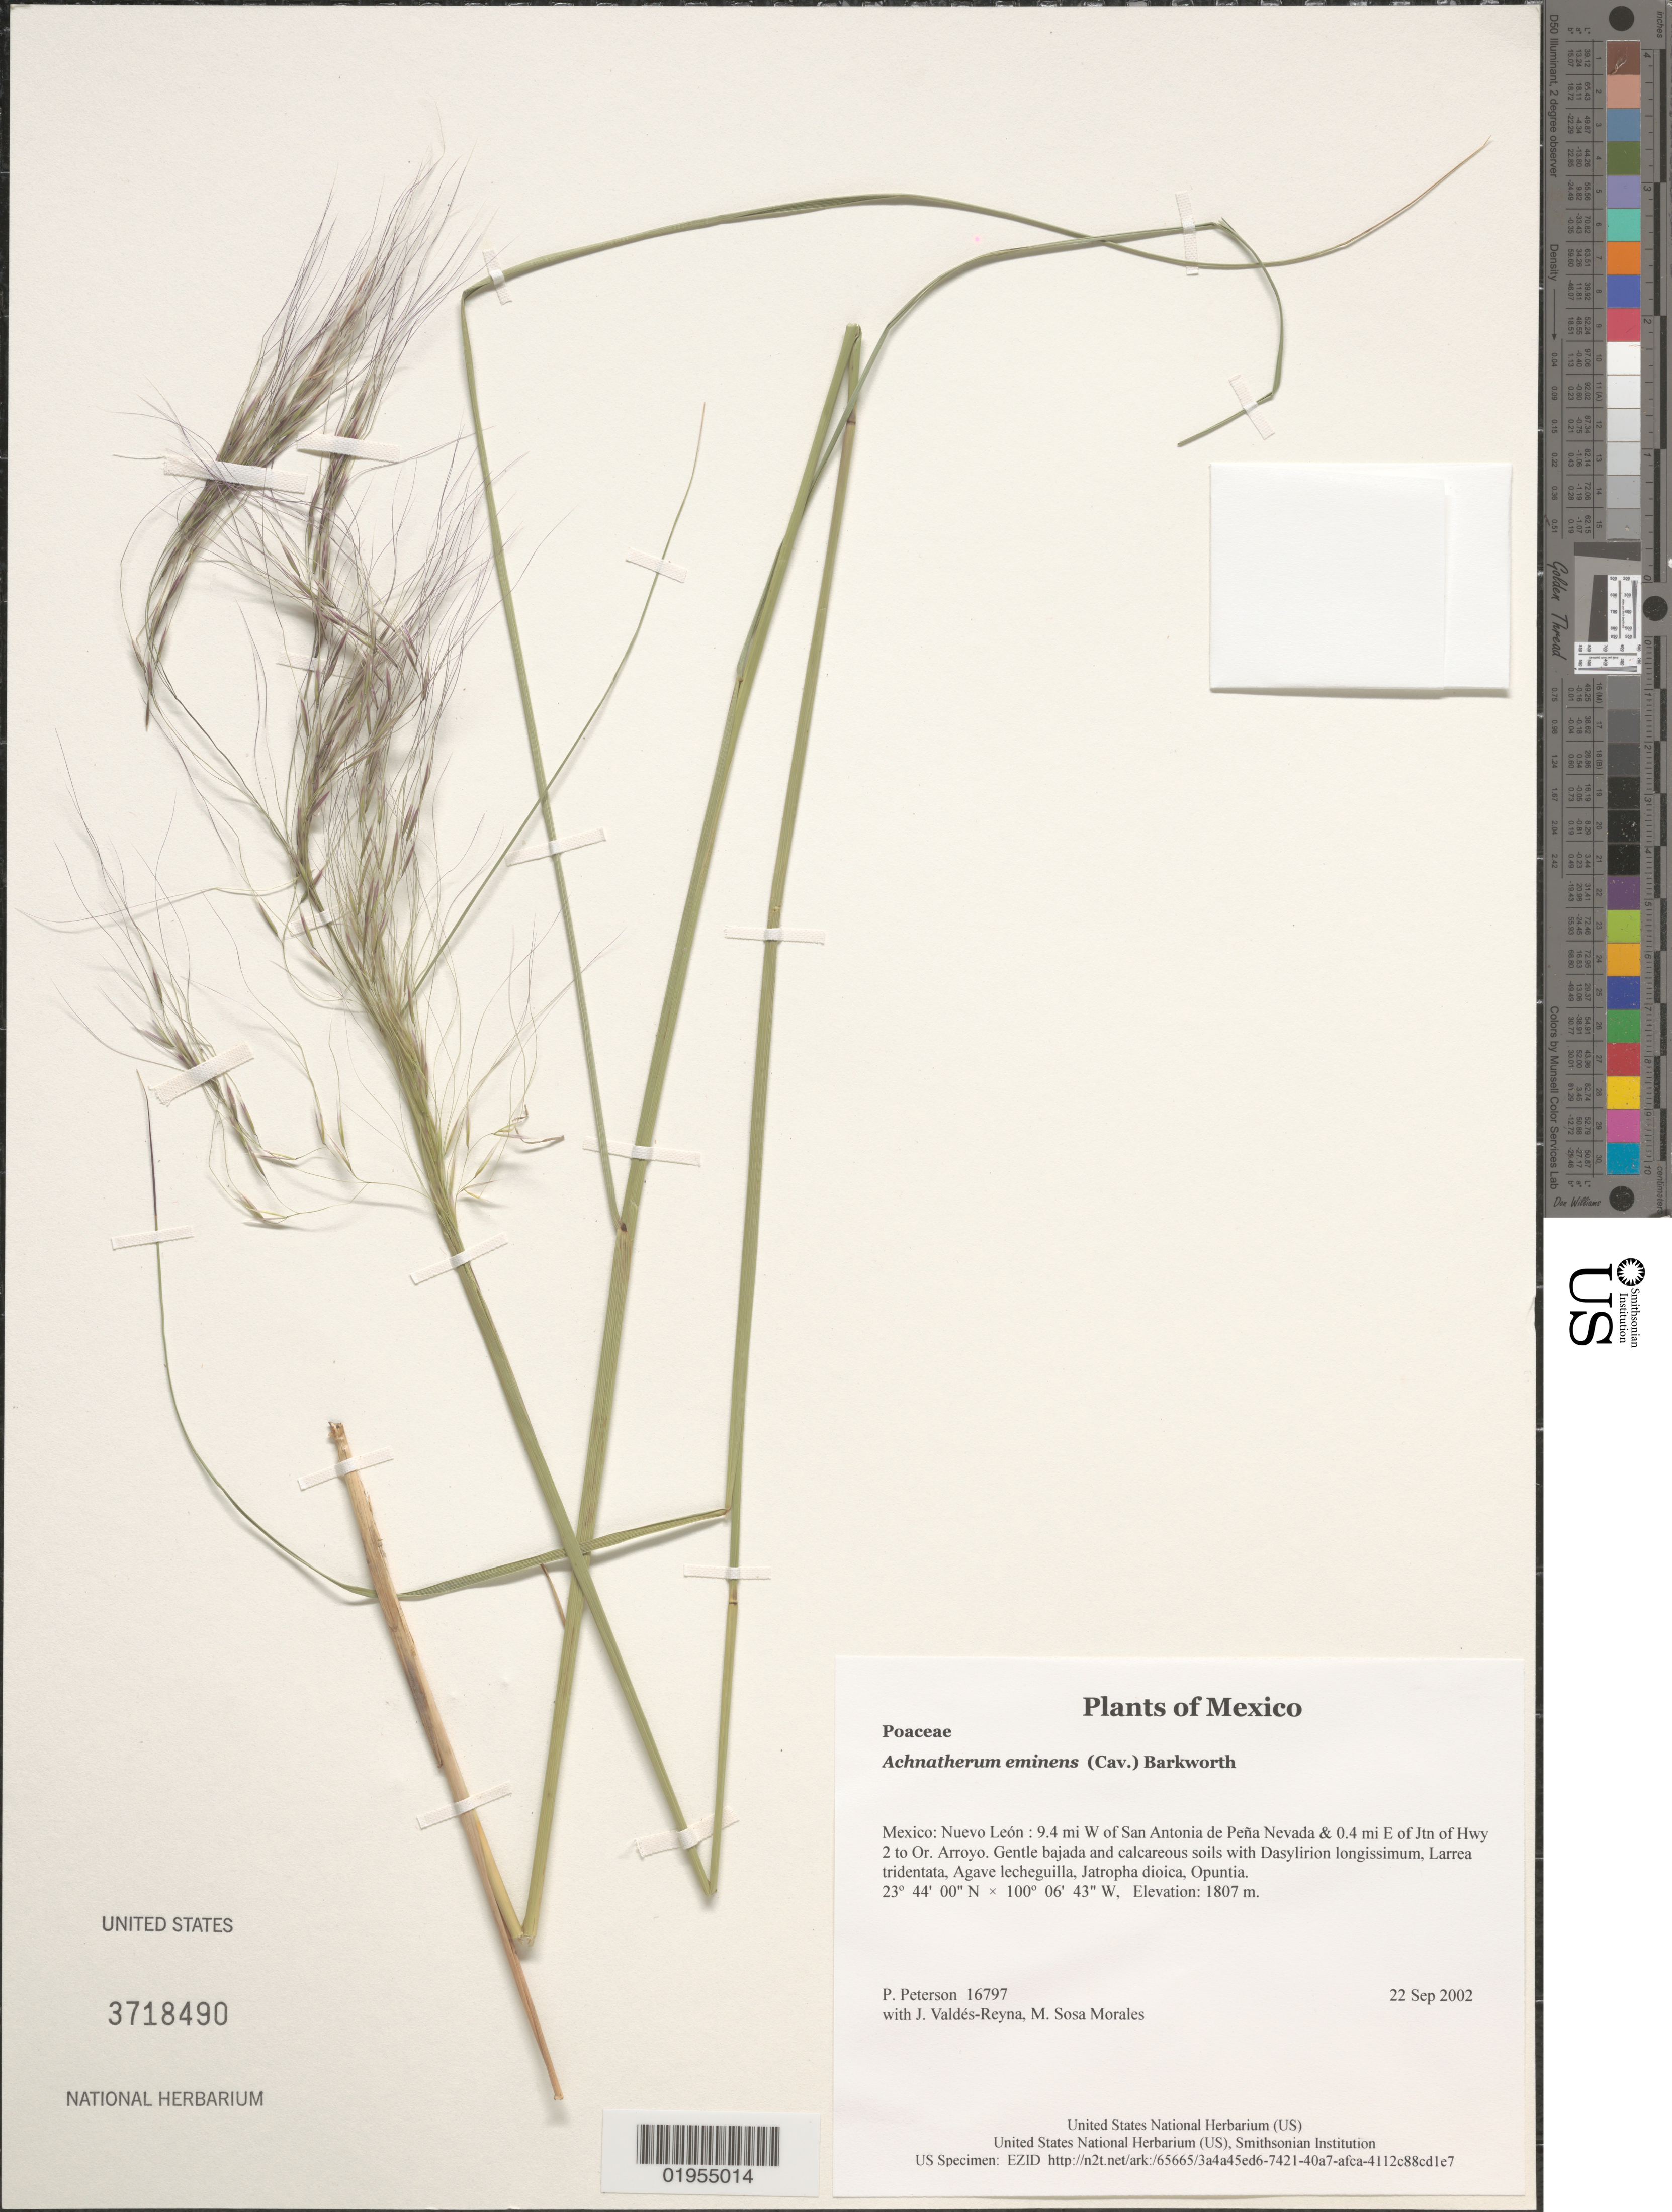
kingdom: Plantae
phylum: Tracheophyta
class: Liliopsida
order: Poales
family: Poaceae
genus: Achnatherum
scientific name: Achnatherum eminens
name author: (Cav.) Barkworth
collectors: P. M. Peterson, J. Valdés-Reyna & M. Sosa Morales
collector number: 16797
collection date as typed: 22 Sep 2002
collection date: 2002-09-22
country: Mexico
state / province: Nuevo León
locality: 9.4 mi W of San Antonia de Peña Nevada & 0.4 mi E of Jtn of Hwy 2 to Or. Arroyo. Gentle bajada and calcareous soils with Dasylirion longissimum, Larrea tridentata, Agave lecheguilla, Jatropha dioica, Opuntia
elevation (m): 1807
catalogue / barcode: US 3718490